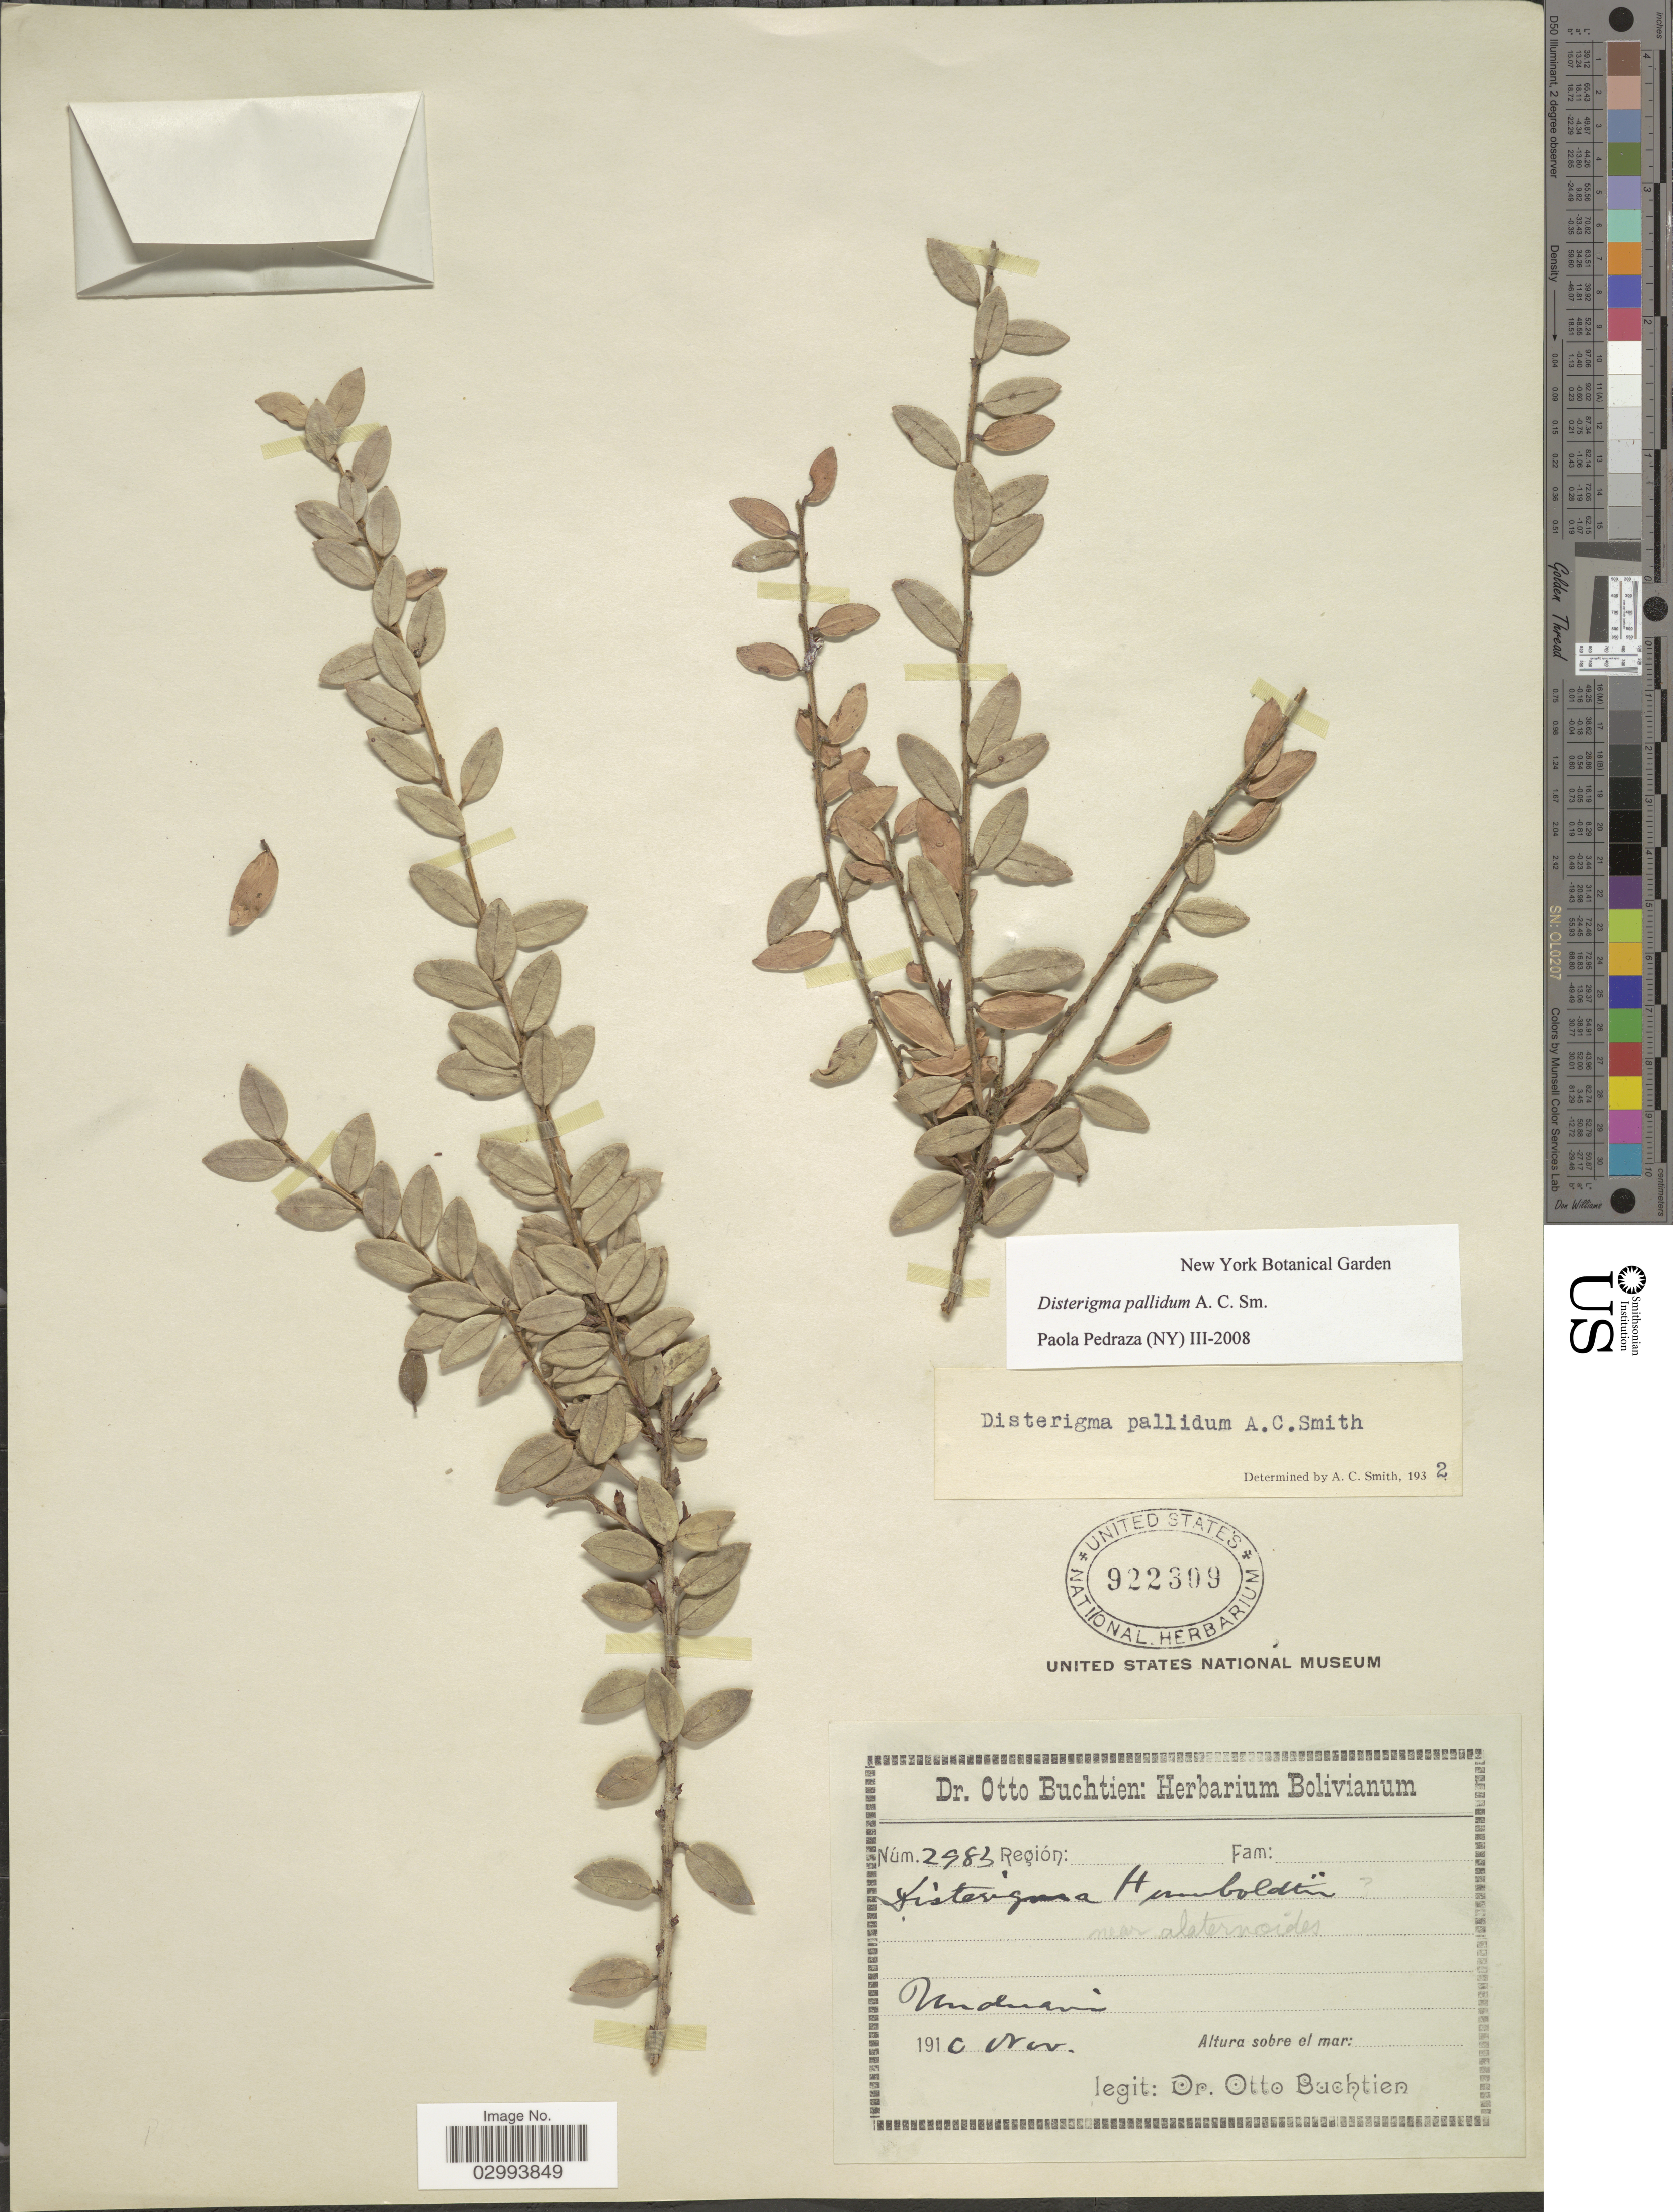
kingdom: Plantae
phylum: Tracheophyta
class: Magnoliopsida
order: Ericales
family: Ericaceae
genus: Disterigma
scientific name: Disterigma pallidum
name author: A.C. Sm.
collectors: O. Buchtien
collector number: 2983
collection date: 1910-11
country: Bolivia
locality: Unduavi.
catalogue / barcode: US 922309